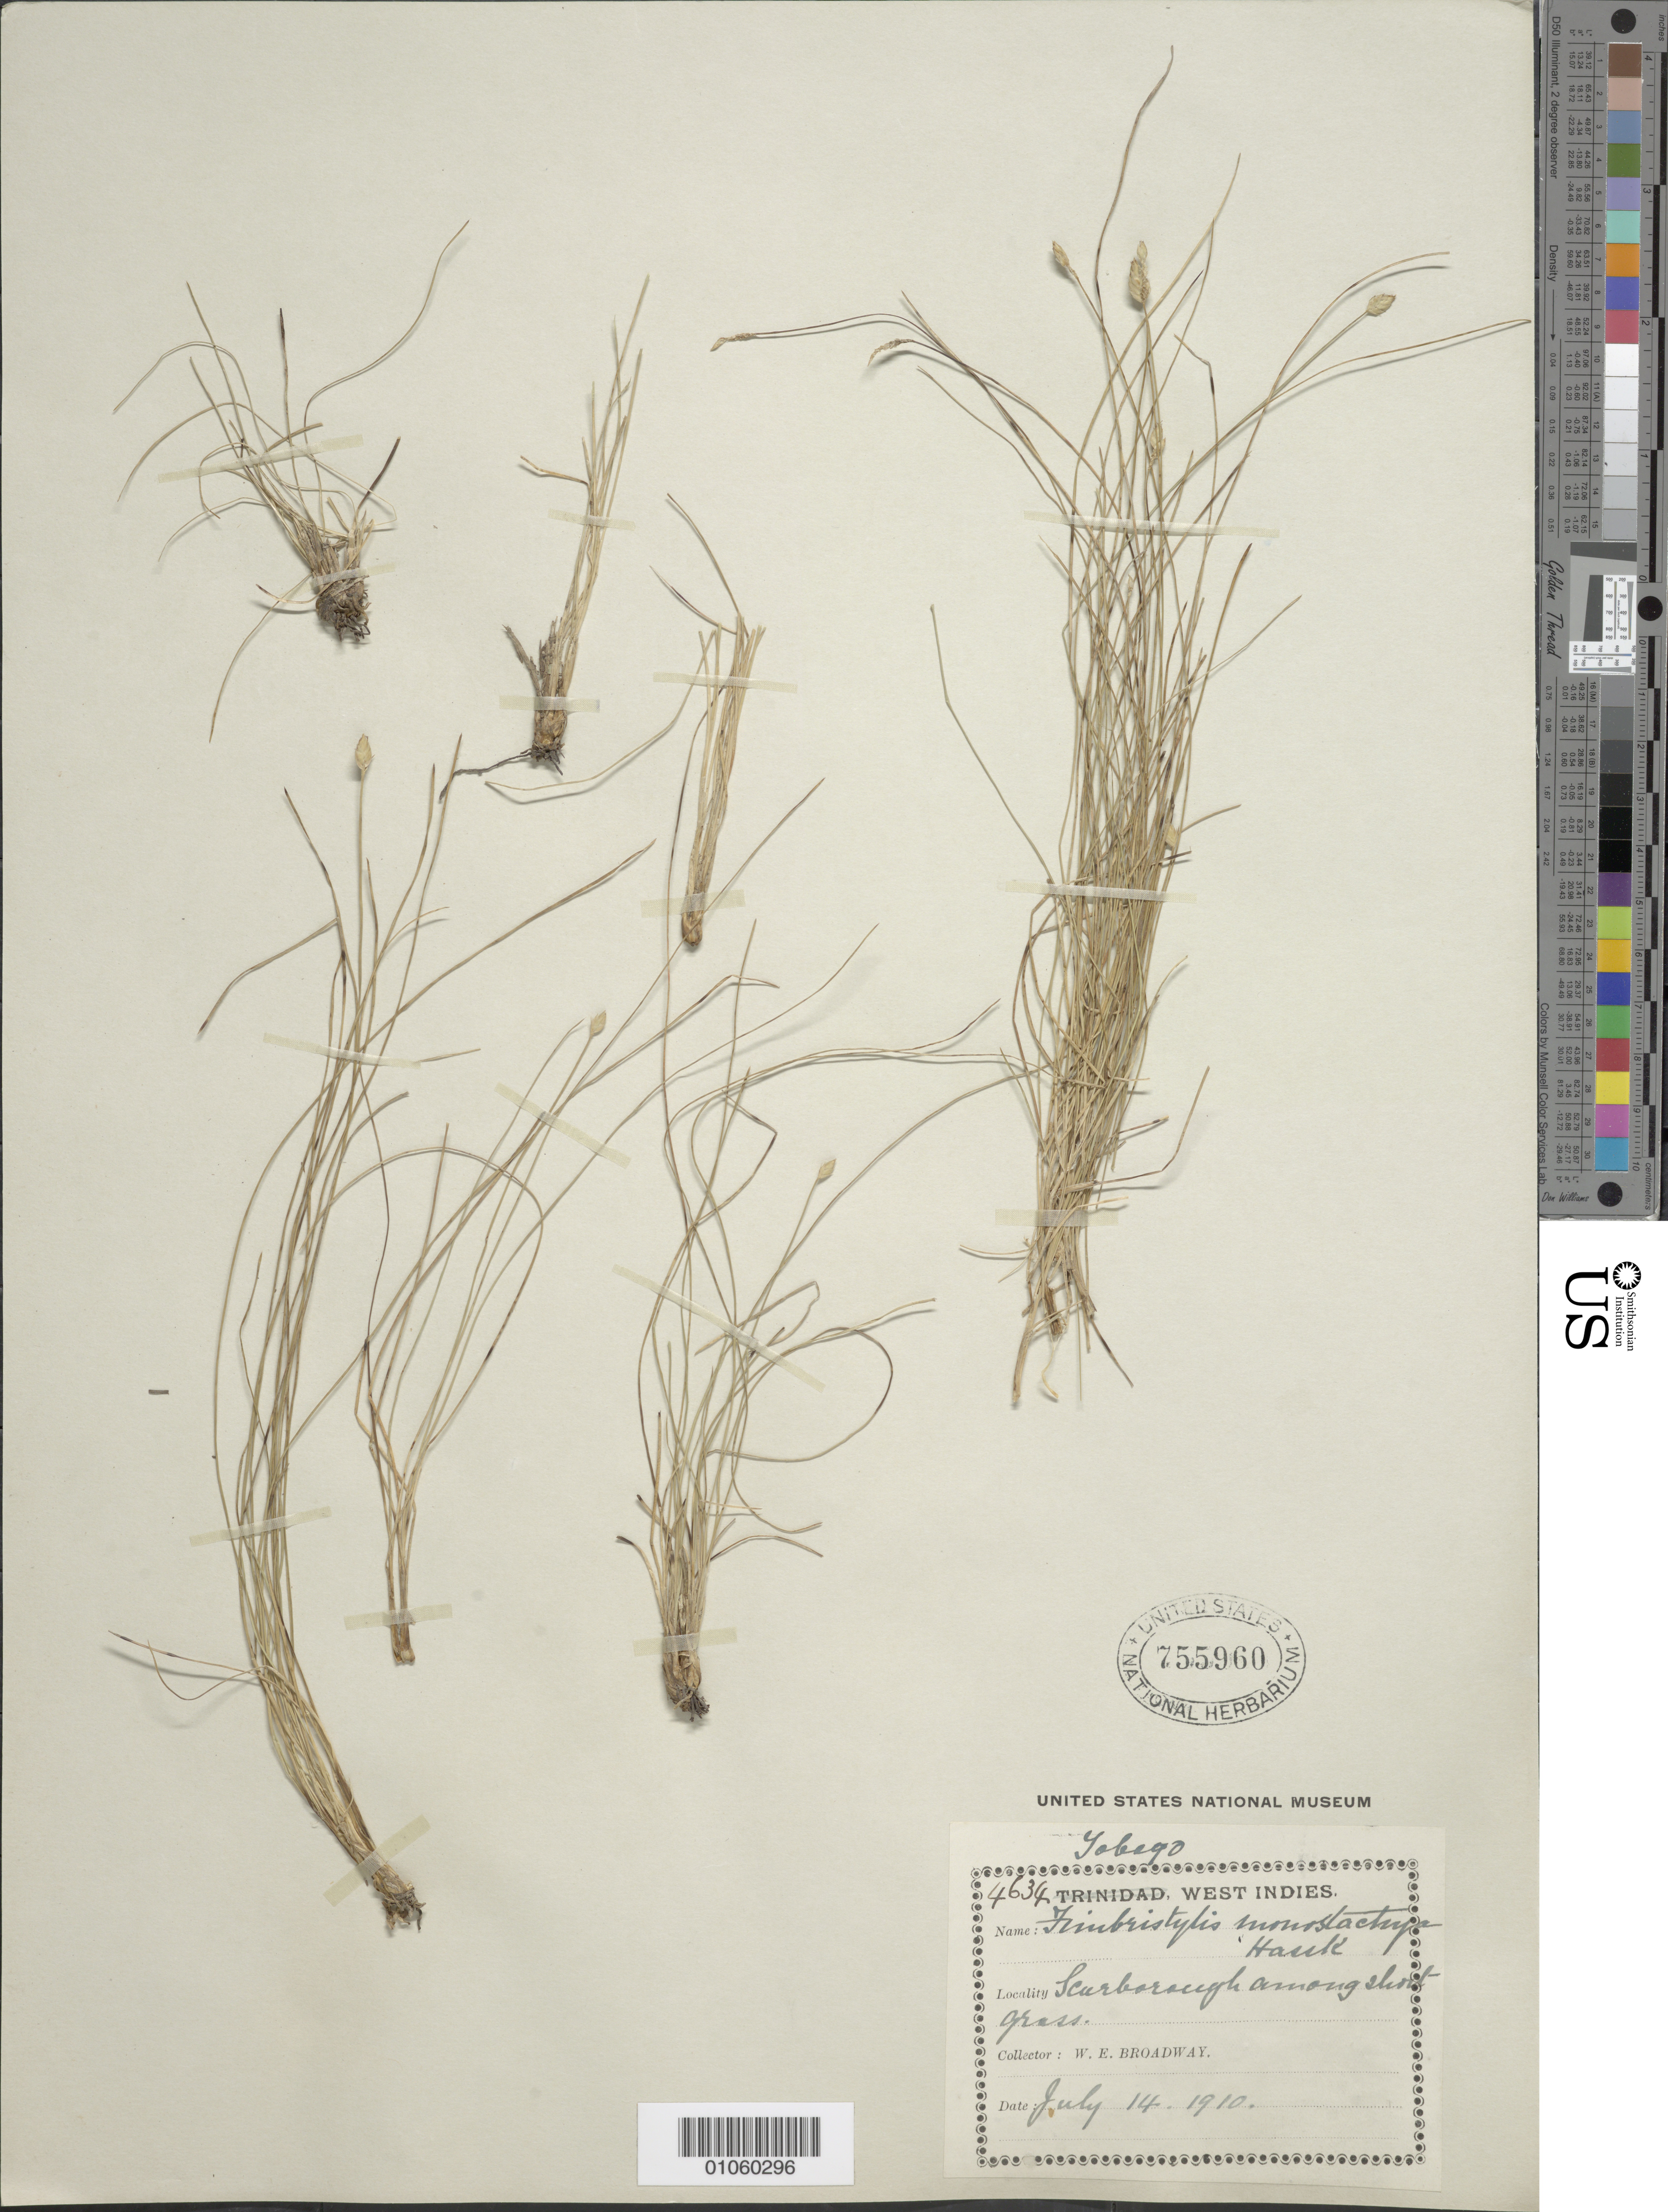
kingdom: Plantae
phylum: Tracheophyta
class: Liliopsida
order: Poales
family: Cyperaceae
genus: Abildgaardia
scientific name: Abildgaardia ovata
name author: (Burm. f.) Kral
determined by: Strong, Mark T., (BOT), Smithsonian Institution - National Museum of Natural History (UNITED STATES)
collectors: W. E. Broadway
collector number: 4634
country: Trinidad and Tobago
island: Tobago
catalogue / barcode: US 755960